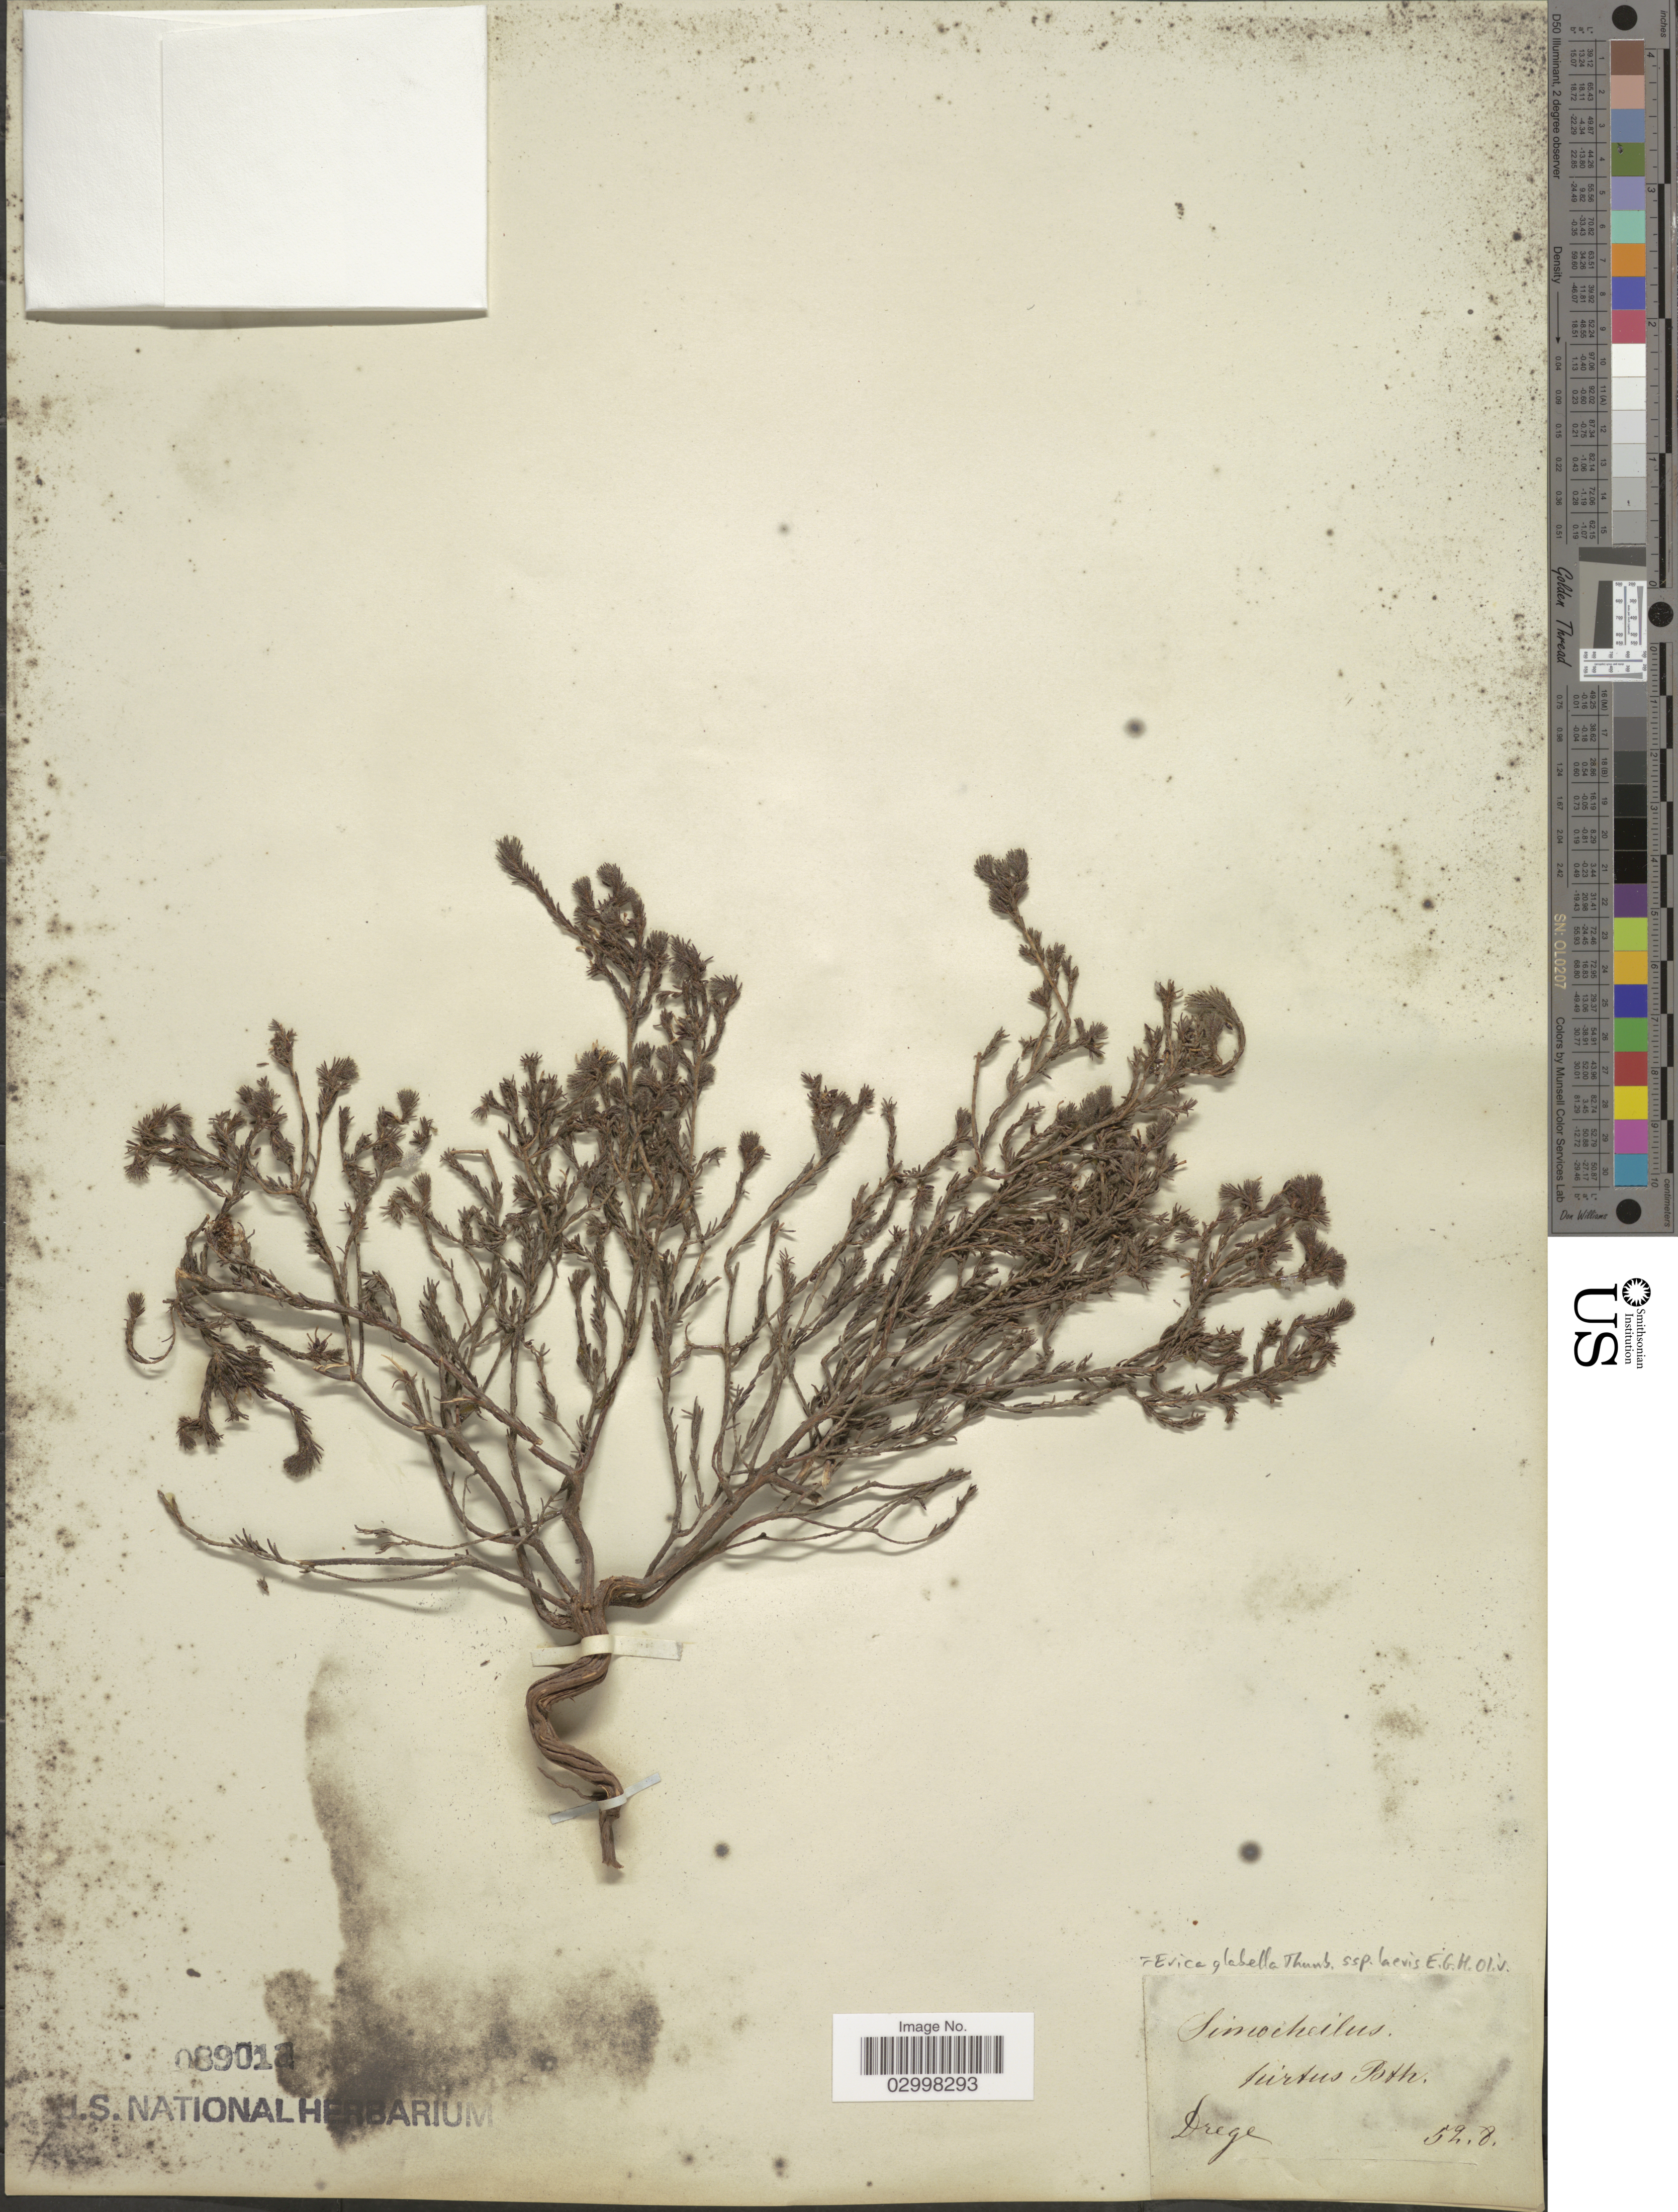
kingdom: Plantae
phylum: Tracheophyta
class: Magnoliopsida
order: Ericales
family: Ericaceae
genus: Erica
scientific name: Erica glabella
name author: Thunb.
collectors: Drege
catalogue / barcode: US 89018